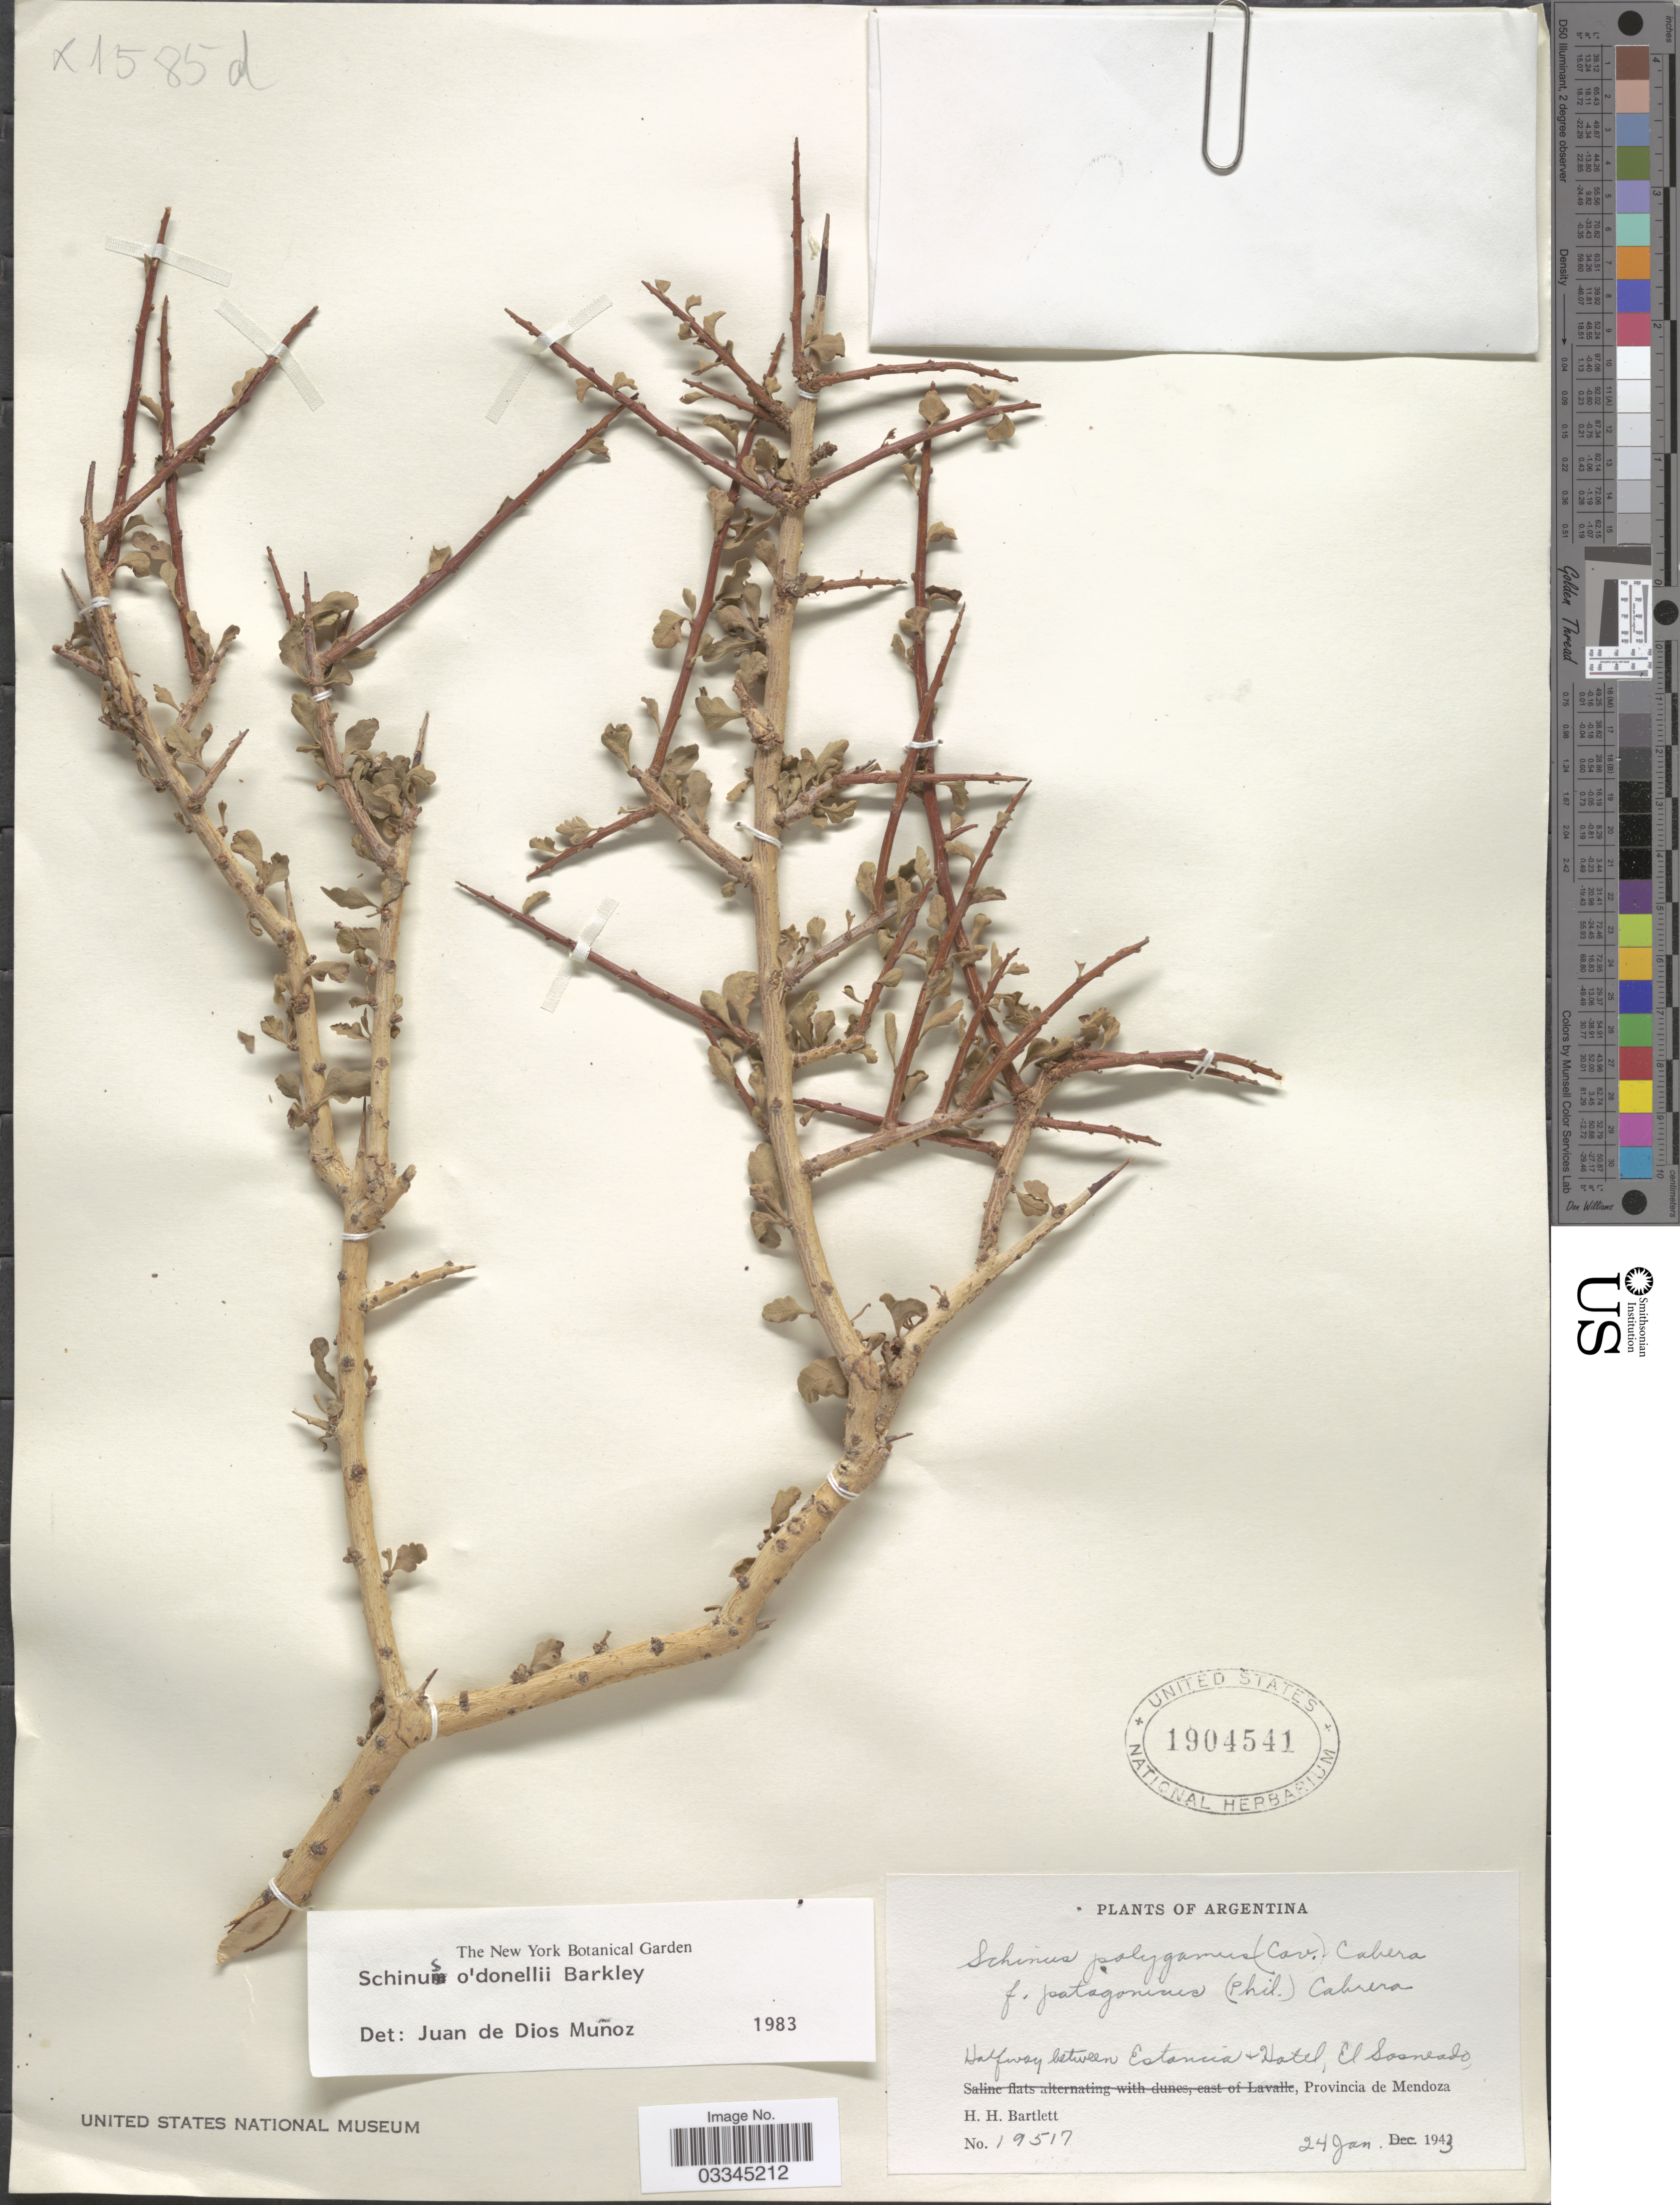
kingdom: Plantae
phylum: Tracheophyta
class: Magnoliopsida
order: Sapindales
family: Anacardiaceae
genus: Schinus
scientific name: Schinus odonellii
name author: F.A. Barkley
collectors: H. H. Bartlett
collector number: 19517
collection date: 1943-01-24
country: Argentina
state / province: Mendoza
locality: Halfway between Estancia & Hotel, El Sosneado.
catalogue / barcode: US 1904541